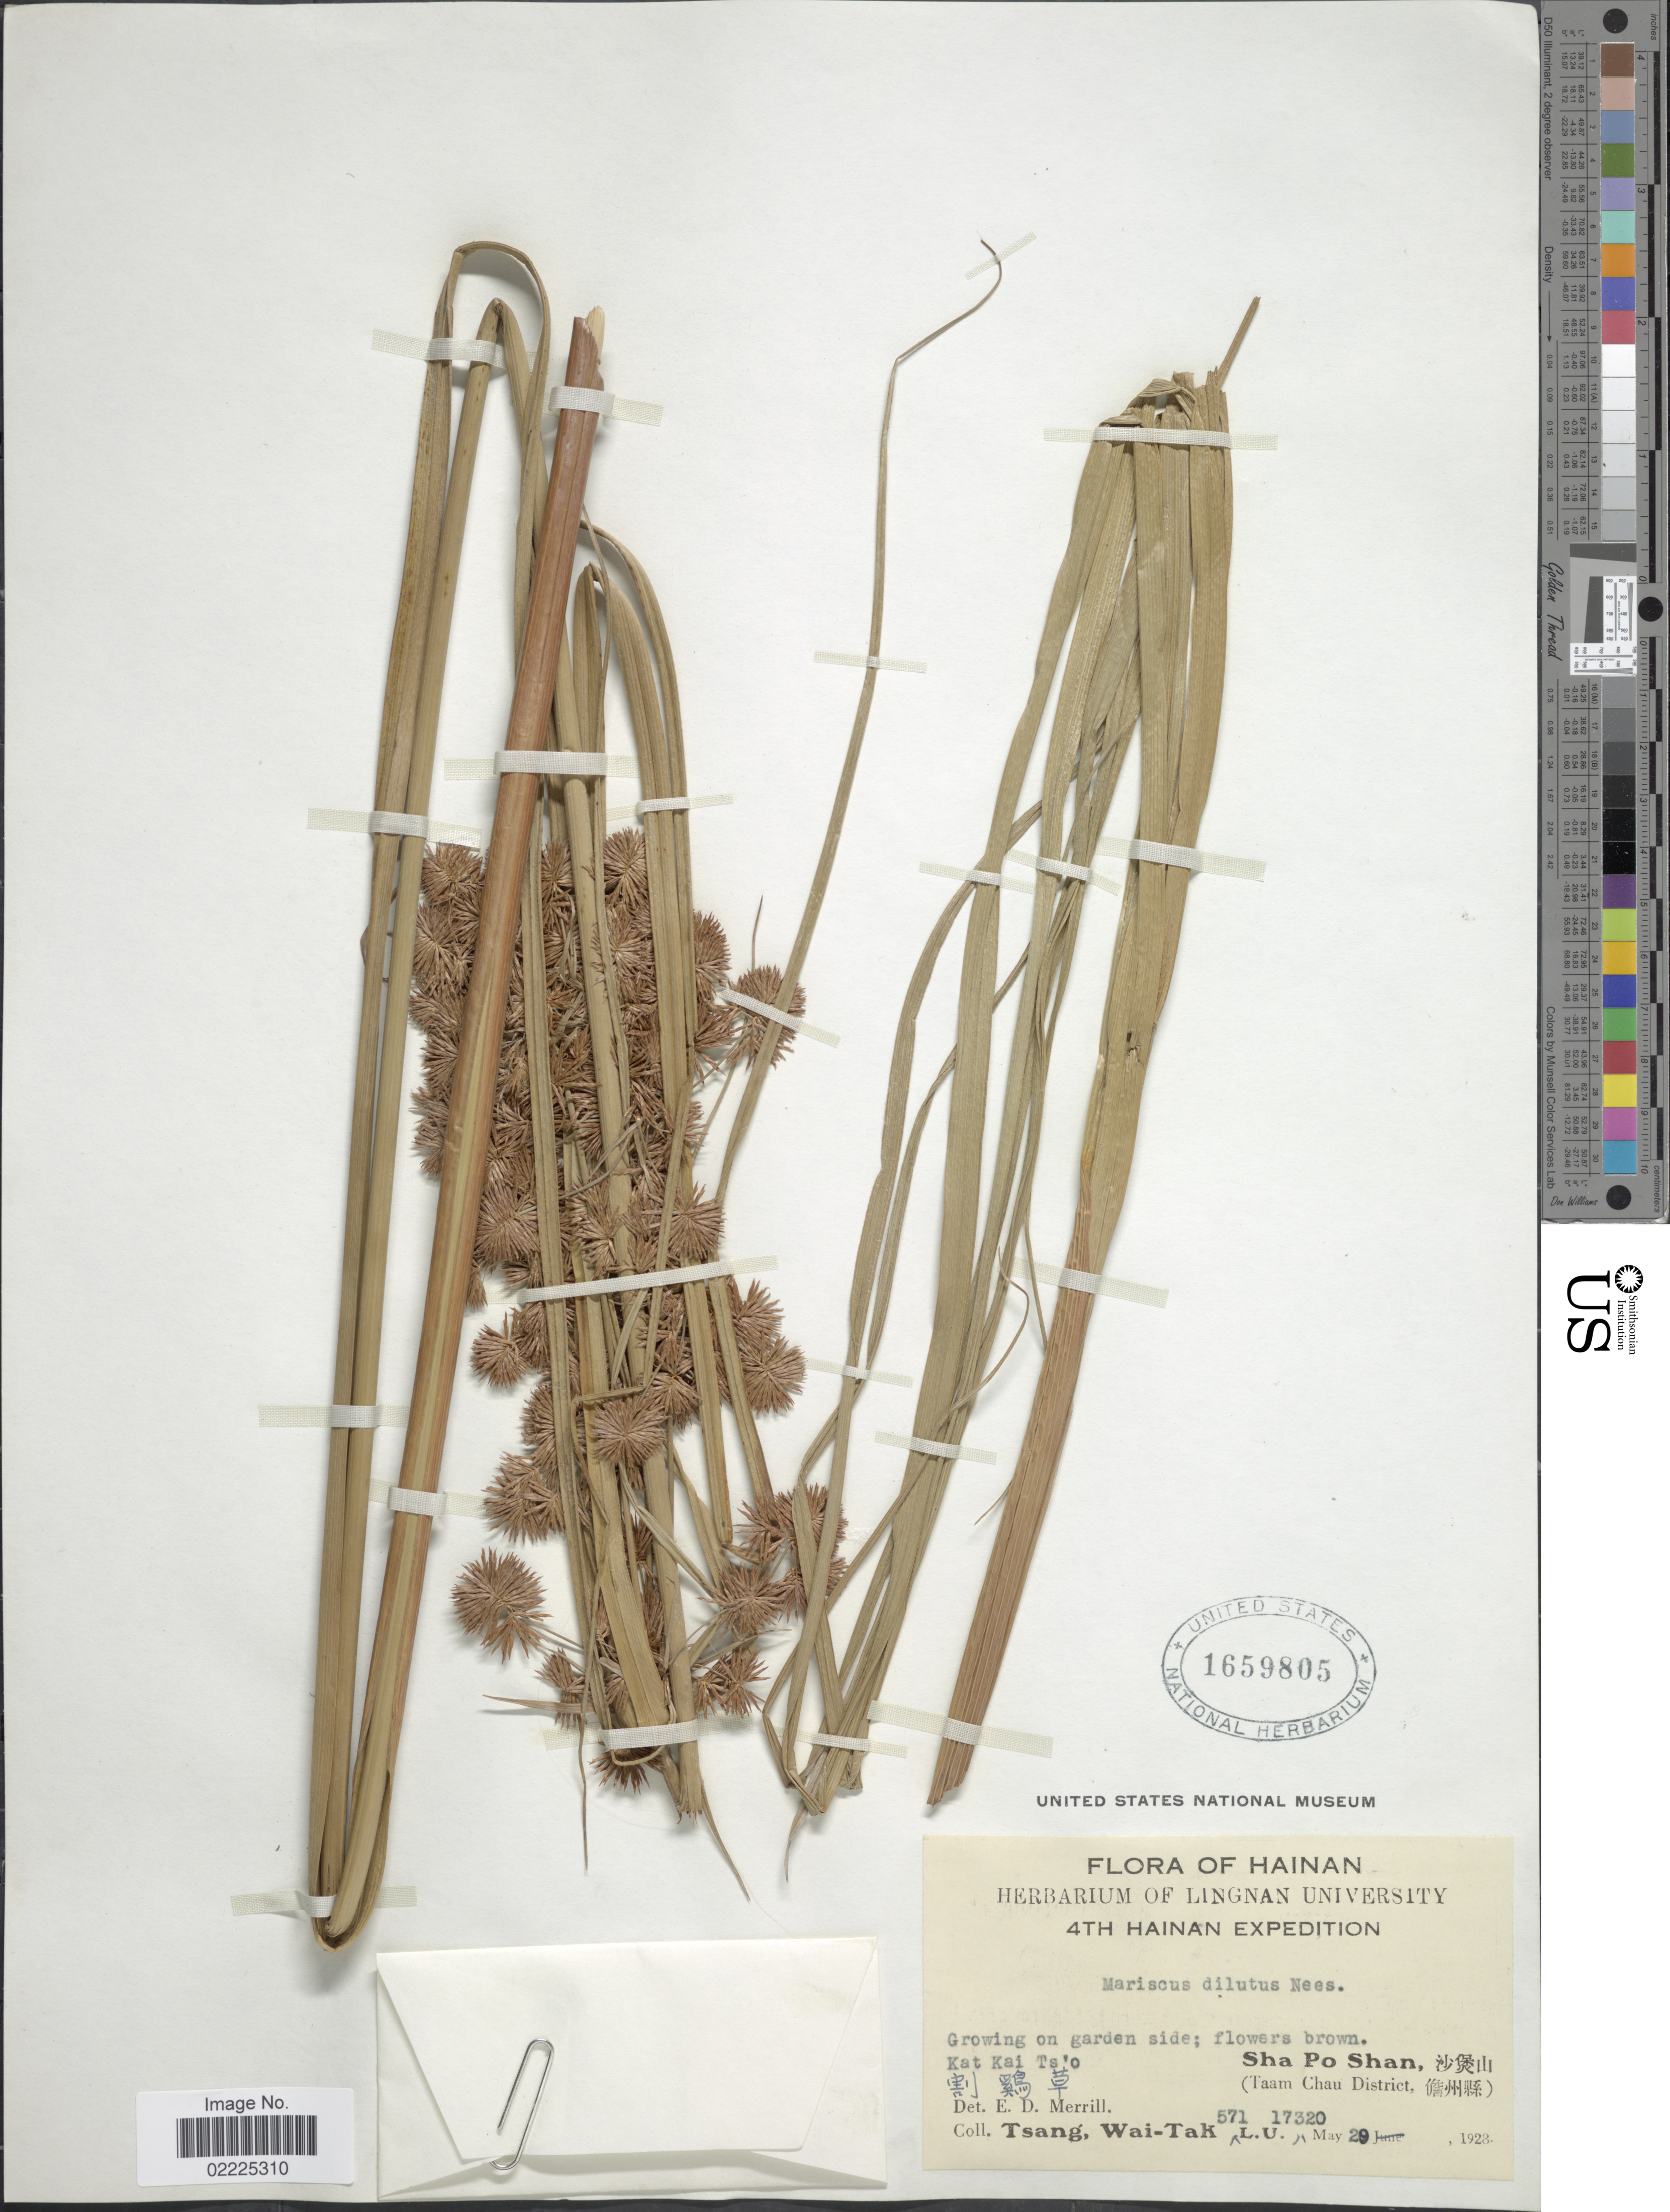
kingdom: Plantae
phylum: Tracheophyta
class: Liliopsida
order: Poales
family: Cyperaceae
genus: Cyperus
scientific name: Cyperus compactus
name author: Retz.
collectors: W. T. Tsang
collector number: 571/L.U. 17320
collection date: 1928-05-29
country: China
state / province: Hainan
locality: Kat Kai Ts'o, Sha Po Shan (Taam Chau District)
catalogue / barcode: US 1659805